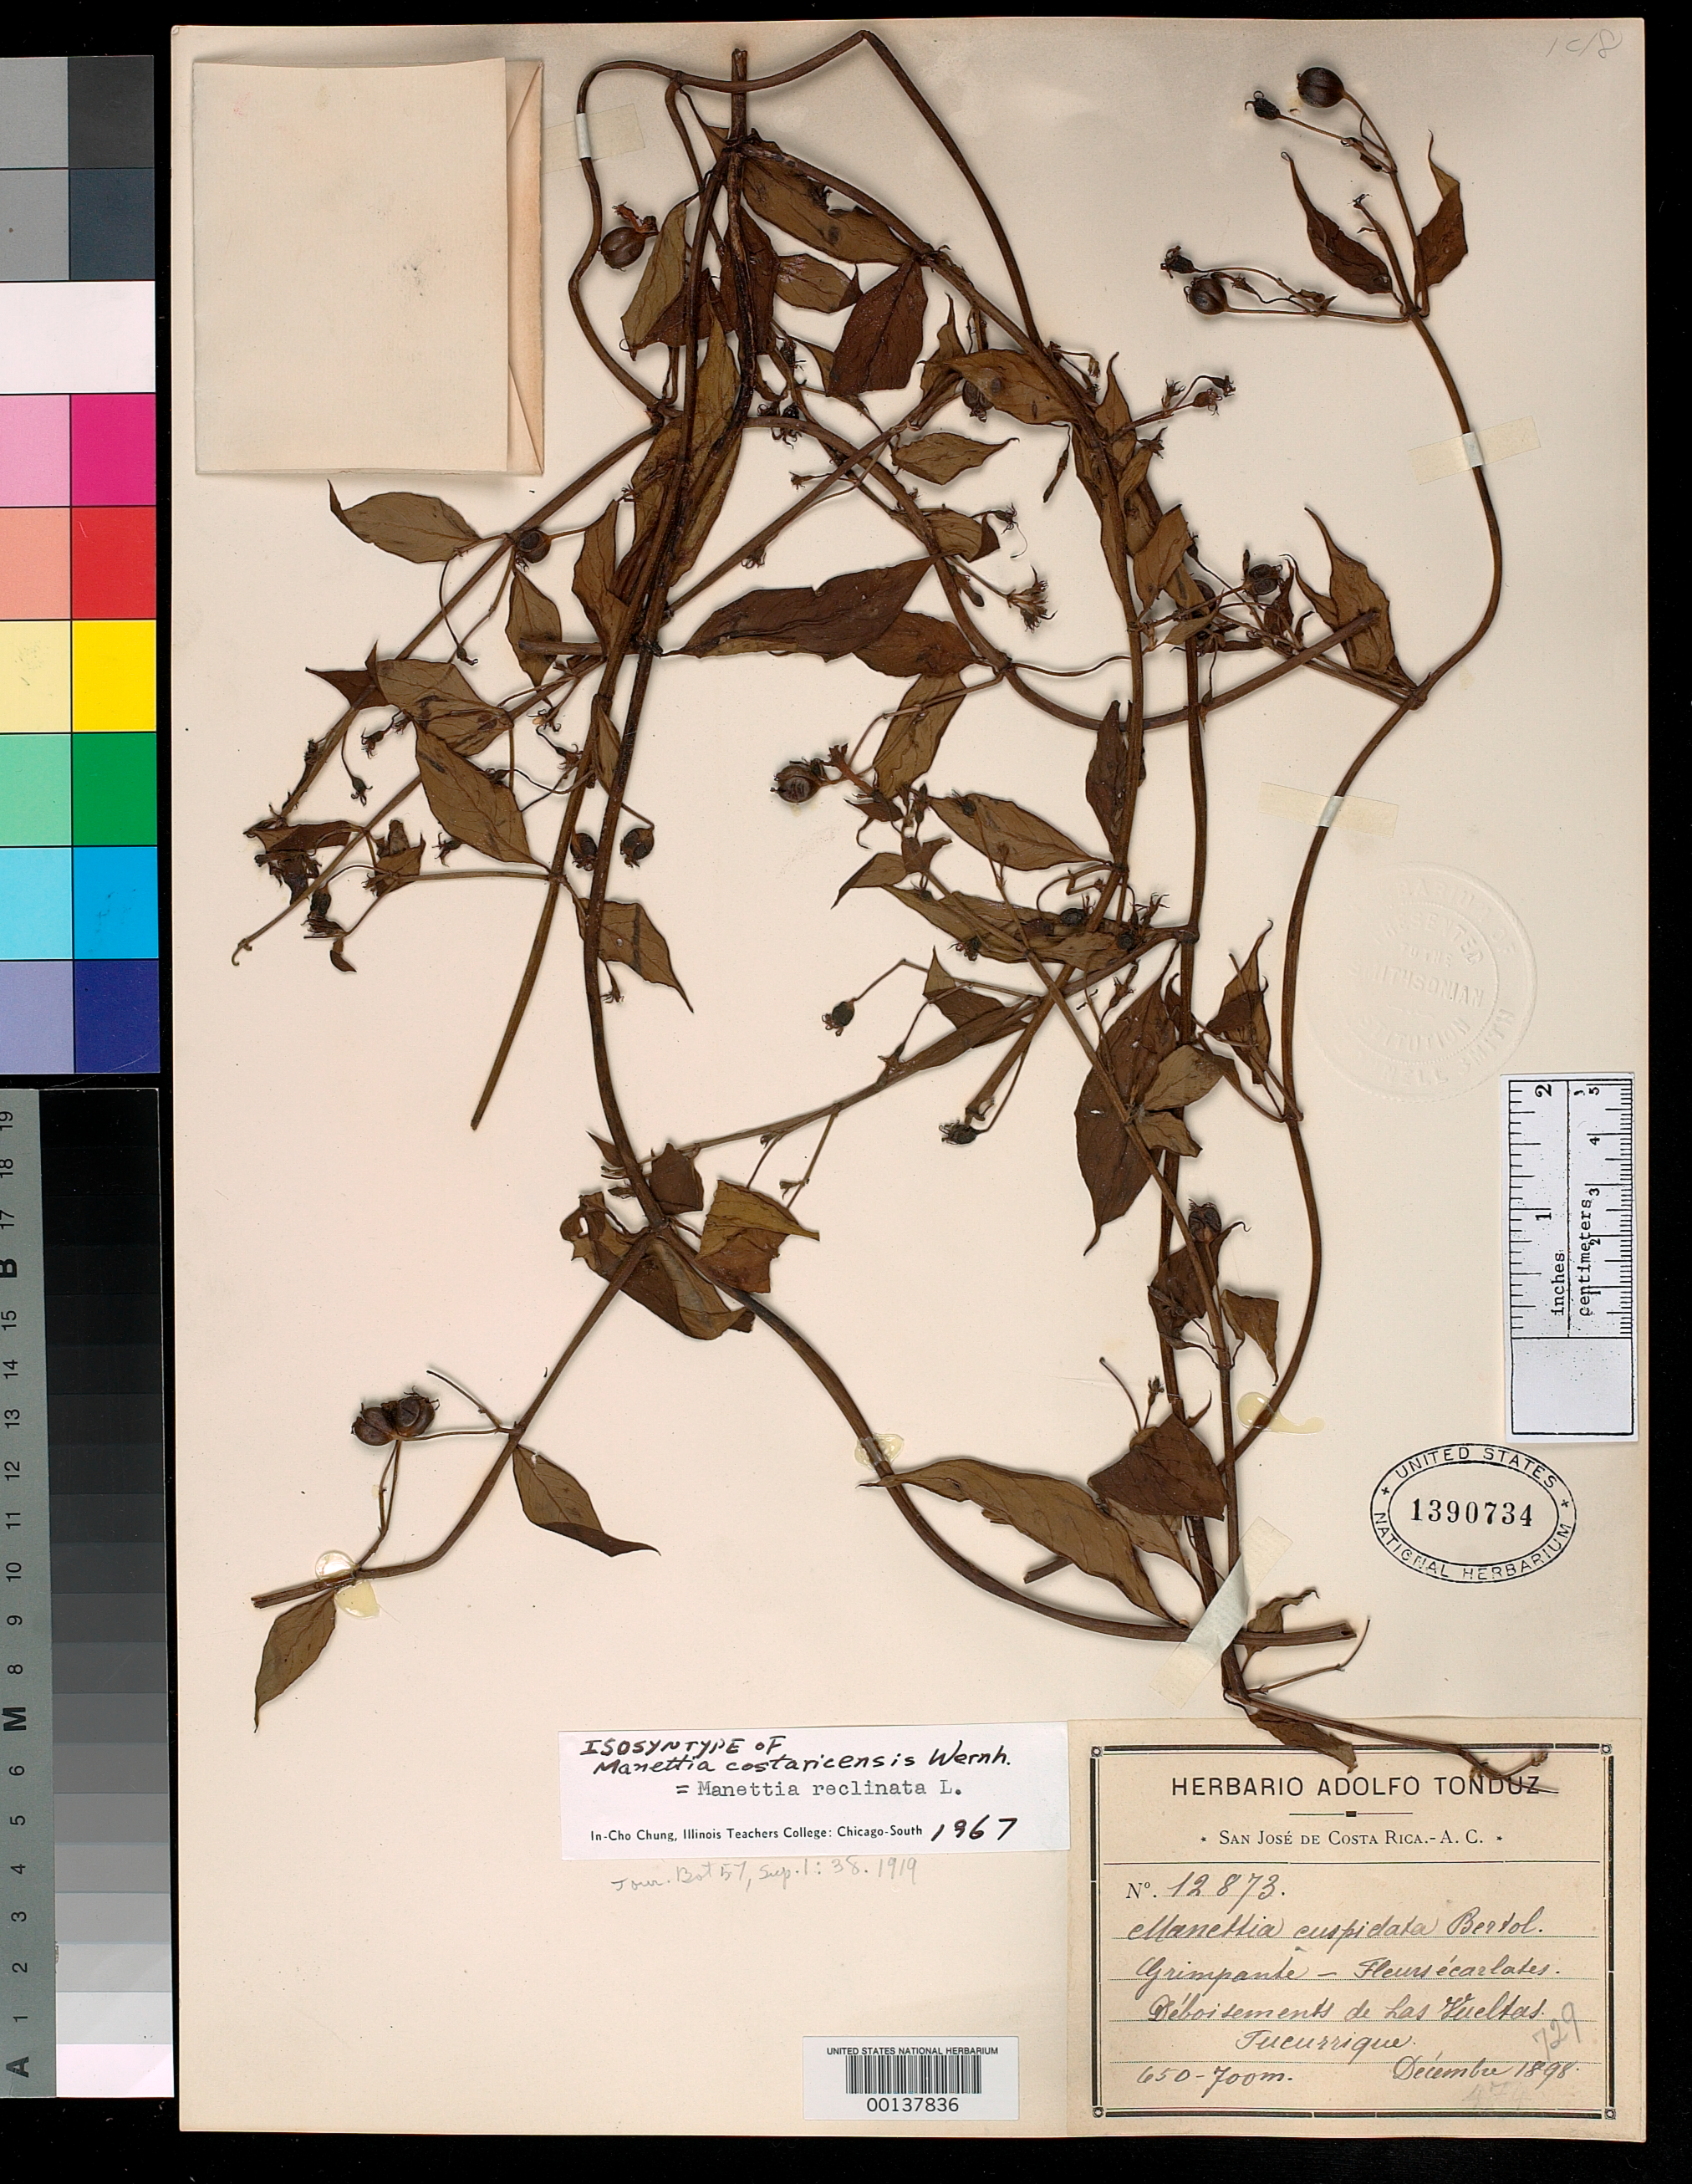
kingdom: Plantae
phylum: Tracheophyta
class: Magnoliopsida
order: Gentianales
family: Rubiaceae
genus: Manettia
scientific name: Manettia costaricensis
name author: Wernham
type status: Isosyntype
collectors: A. Tonduz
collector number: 12873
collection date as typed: Dec 1898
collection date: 1898-12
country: Costa Rica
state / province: San José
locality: Tucurrique.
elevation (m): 650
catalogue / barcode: US 1390734